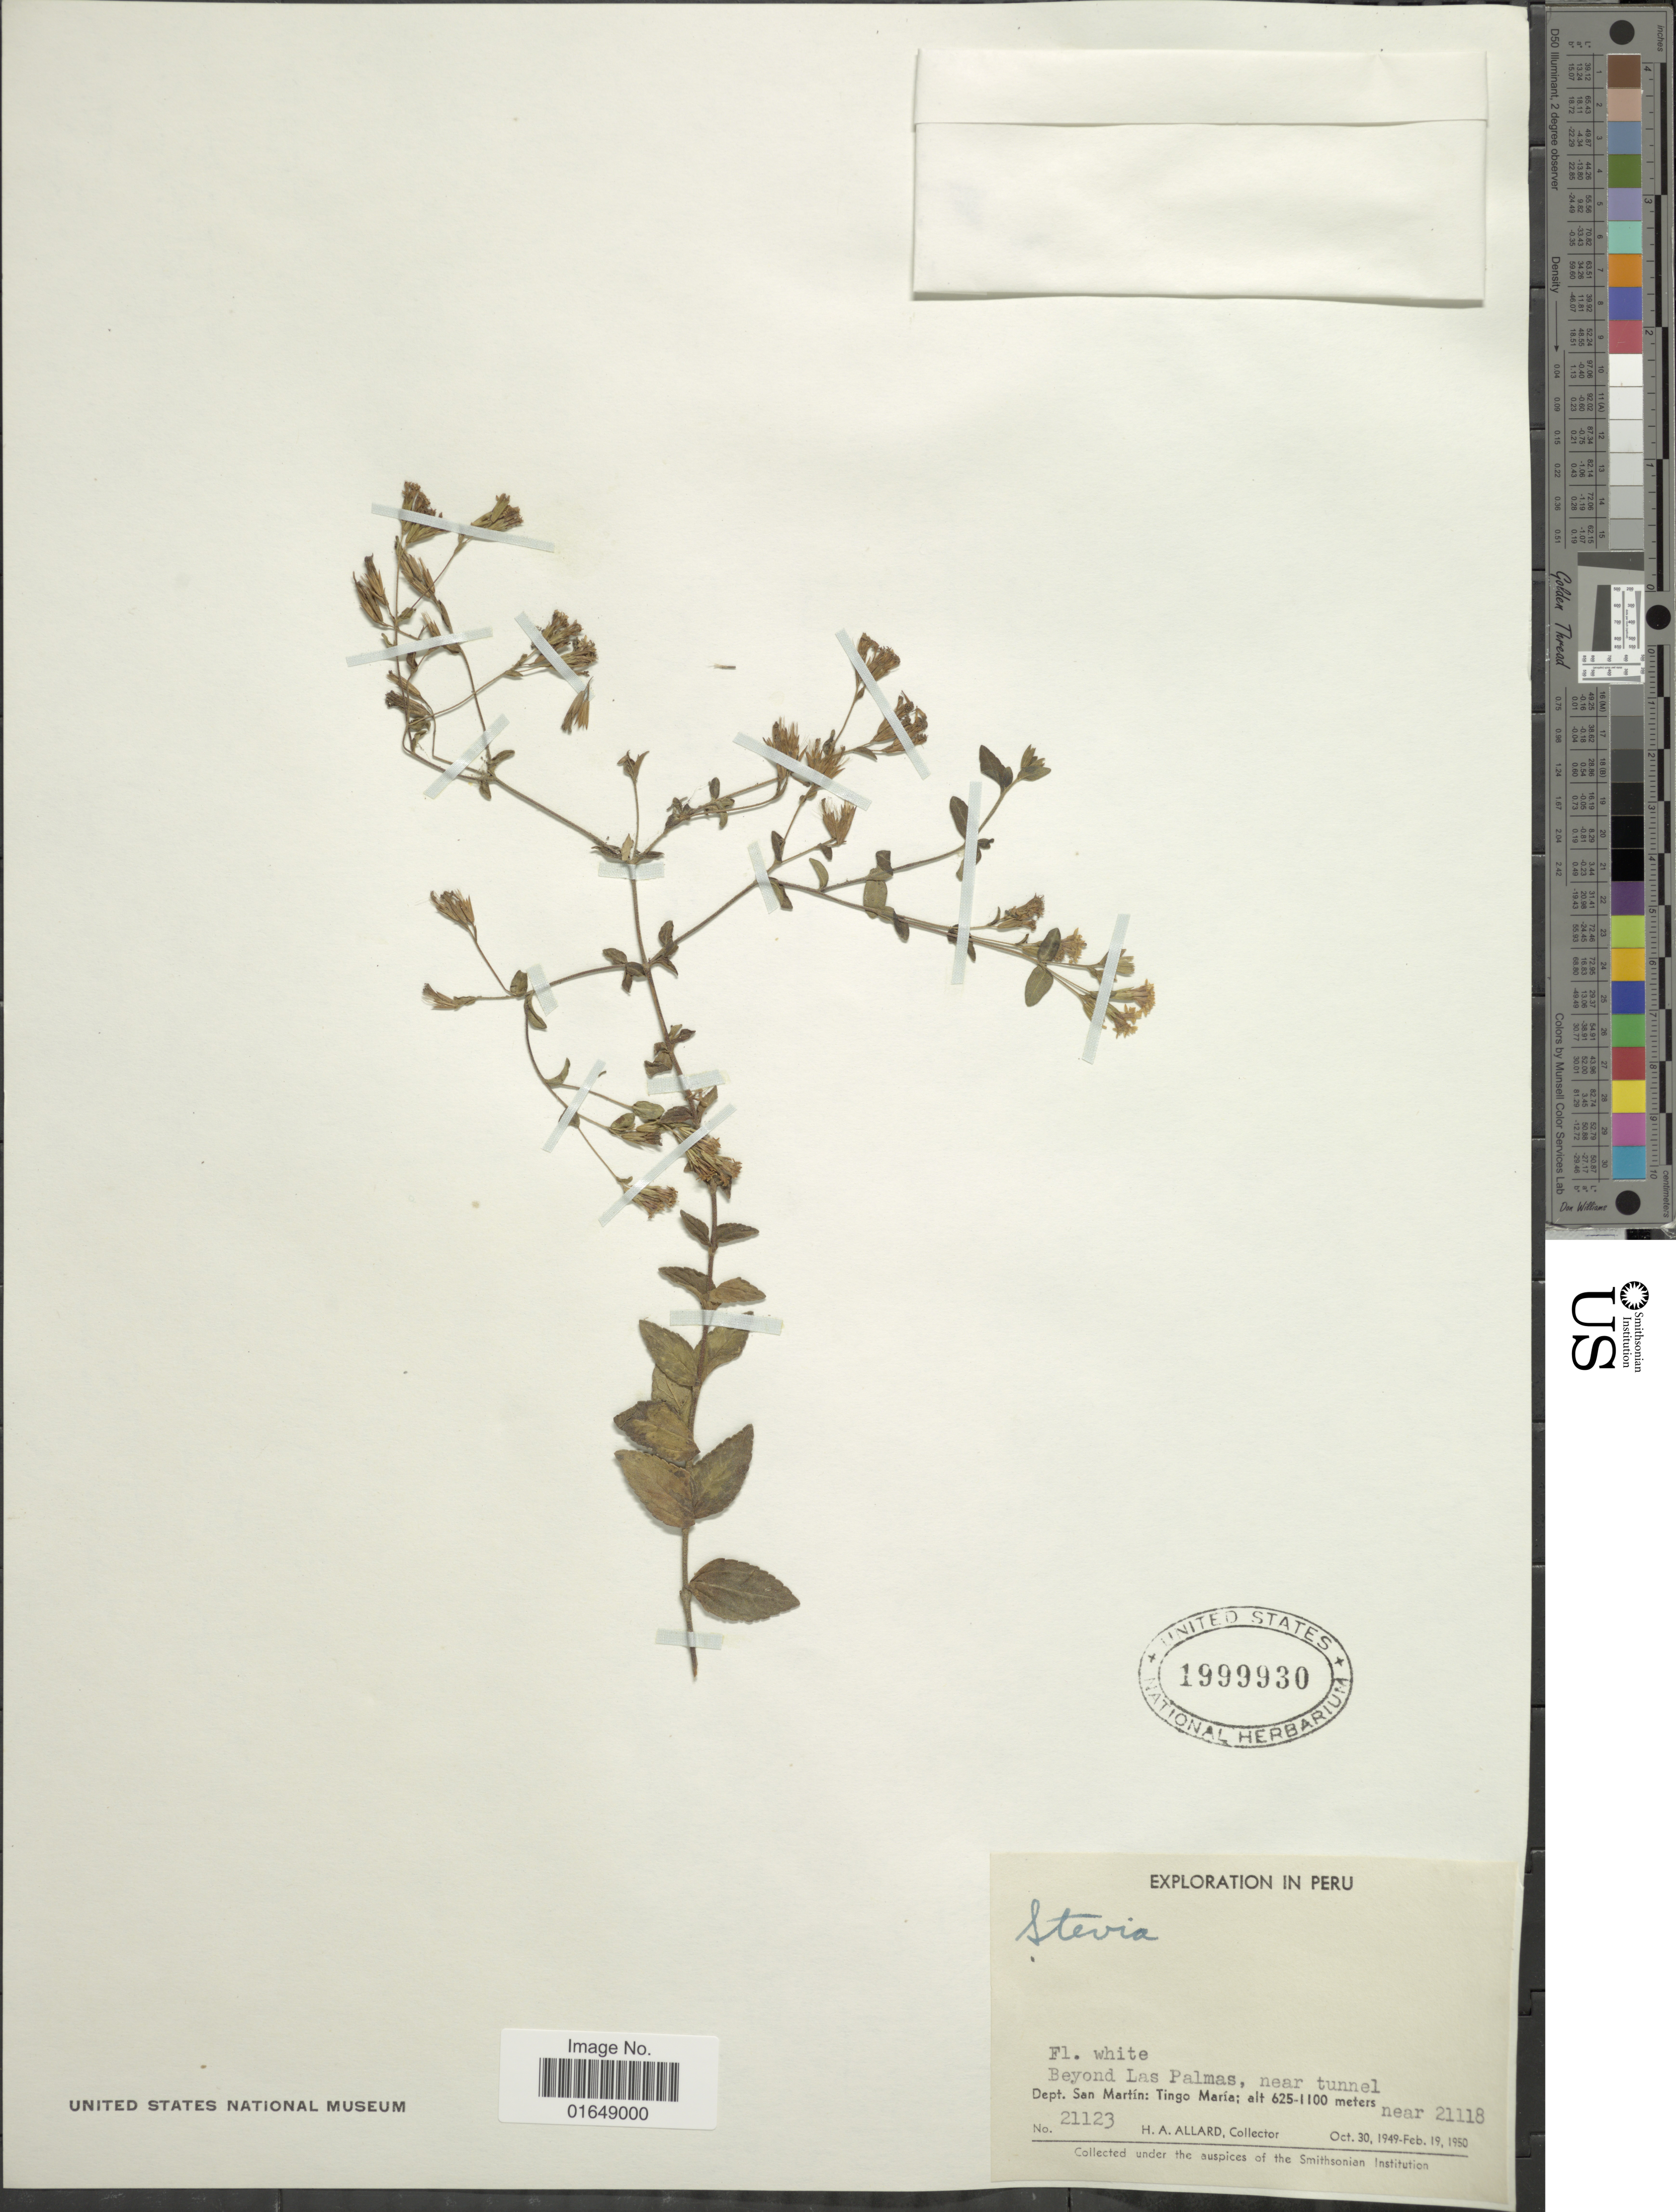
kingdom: Plantae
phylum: Tracheophyta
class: Magnoliopsida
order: Asterales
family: Asteraceae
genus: Stevia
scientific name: Stevia sp.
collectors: H. A. Allard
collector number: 21123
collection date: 1949-10-30/1950-02-19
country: Peru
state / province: San Martín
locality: Beyond Las Palmas, near tunnel, Tingo María, near 21118.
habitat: near tunnel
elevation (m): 625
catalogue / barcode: US 1999930